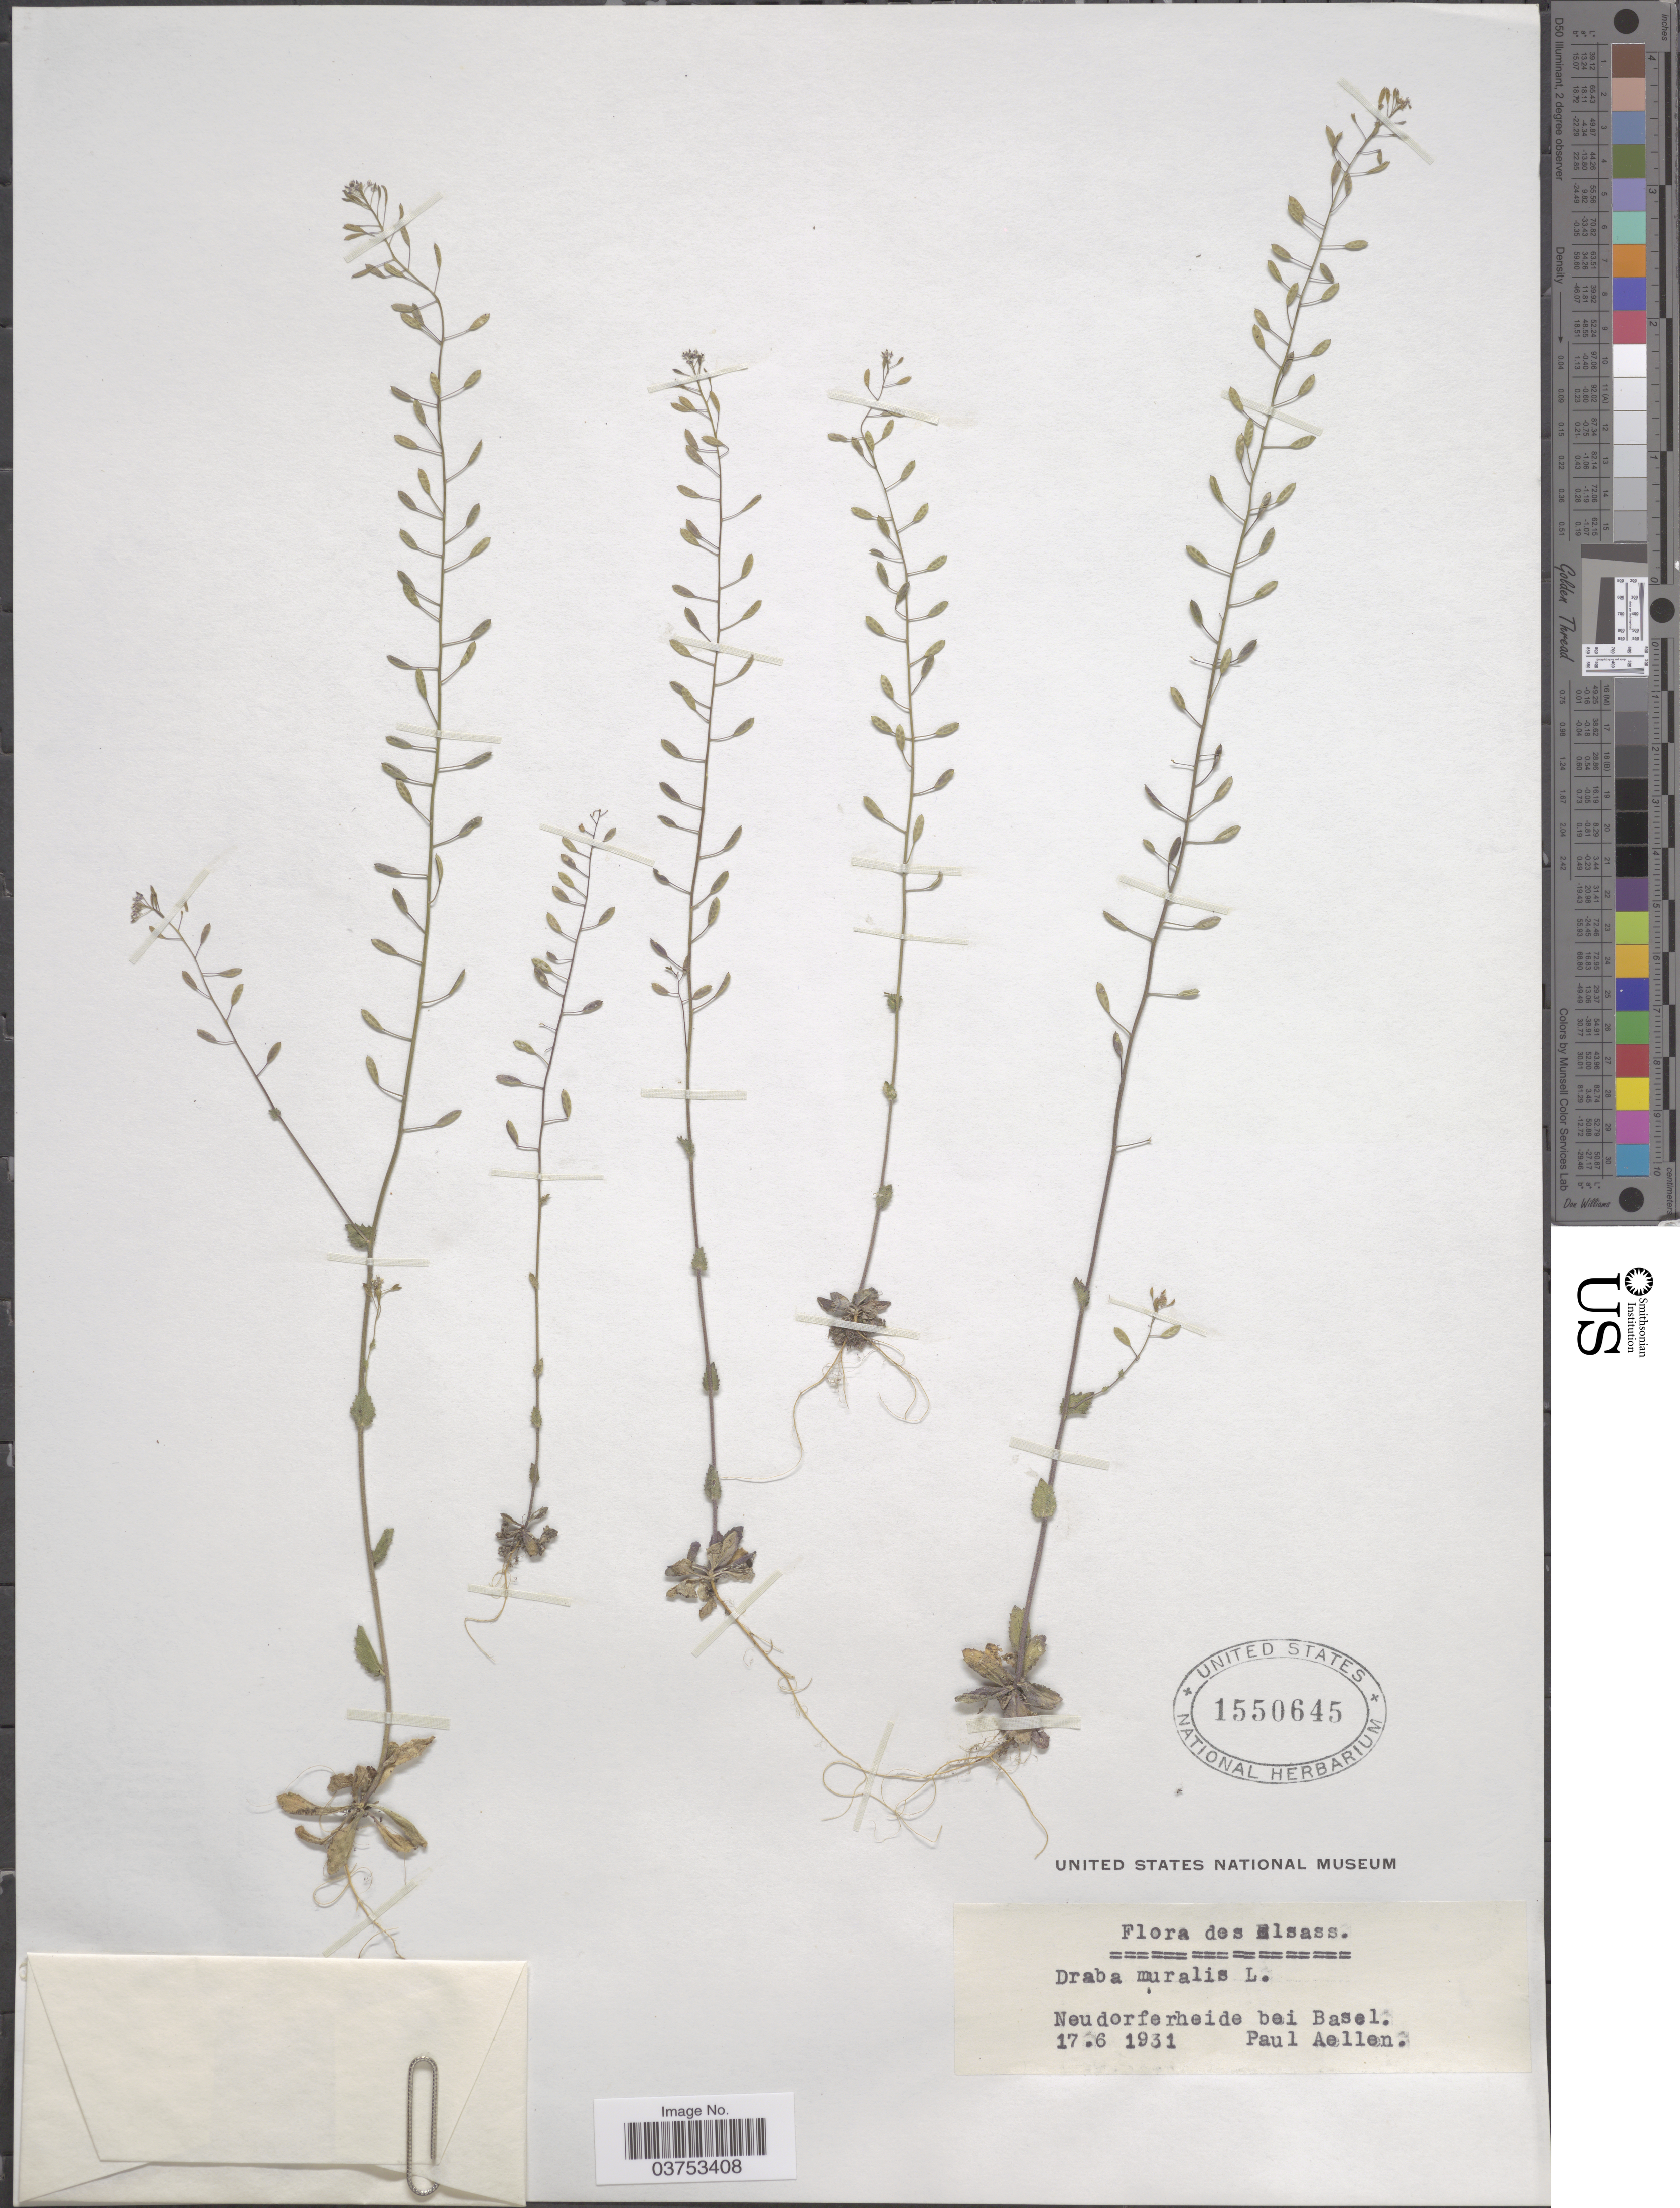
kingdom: Plantae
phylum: Tracheophyta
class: Magnoliopsida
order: Brassicales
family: Brassicaceae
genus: Draba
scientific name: Draba muralis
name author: L.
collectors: P. Aellen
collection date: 1931-06-17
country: Switzerland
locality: Elsass. Neudorferheide bei Basel.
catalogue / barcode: US 1550645